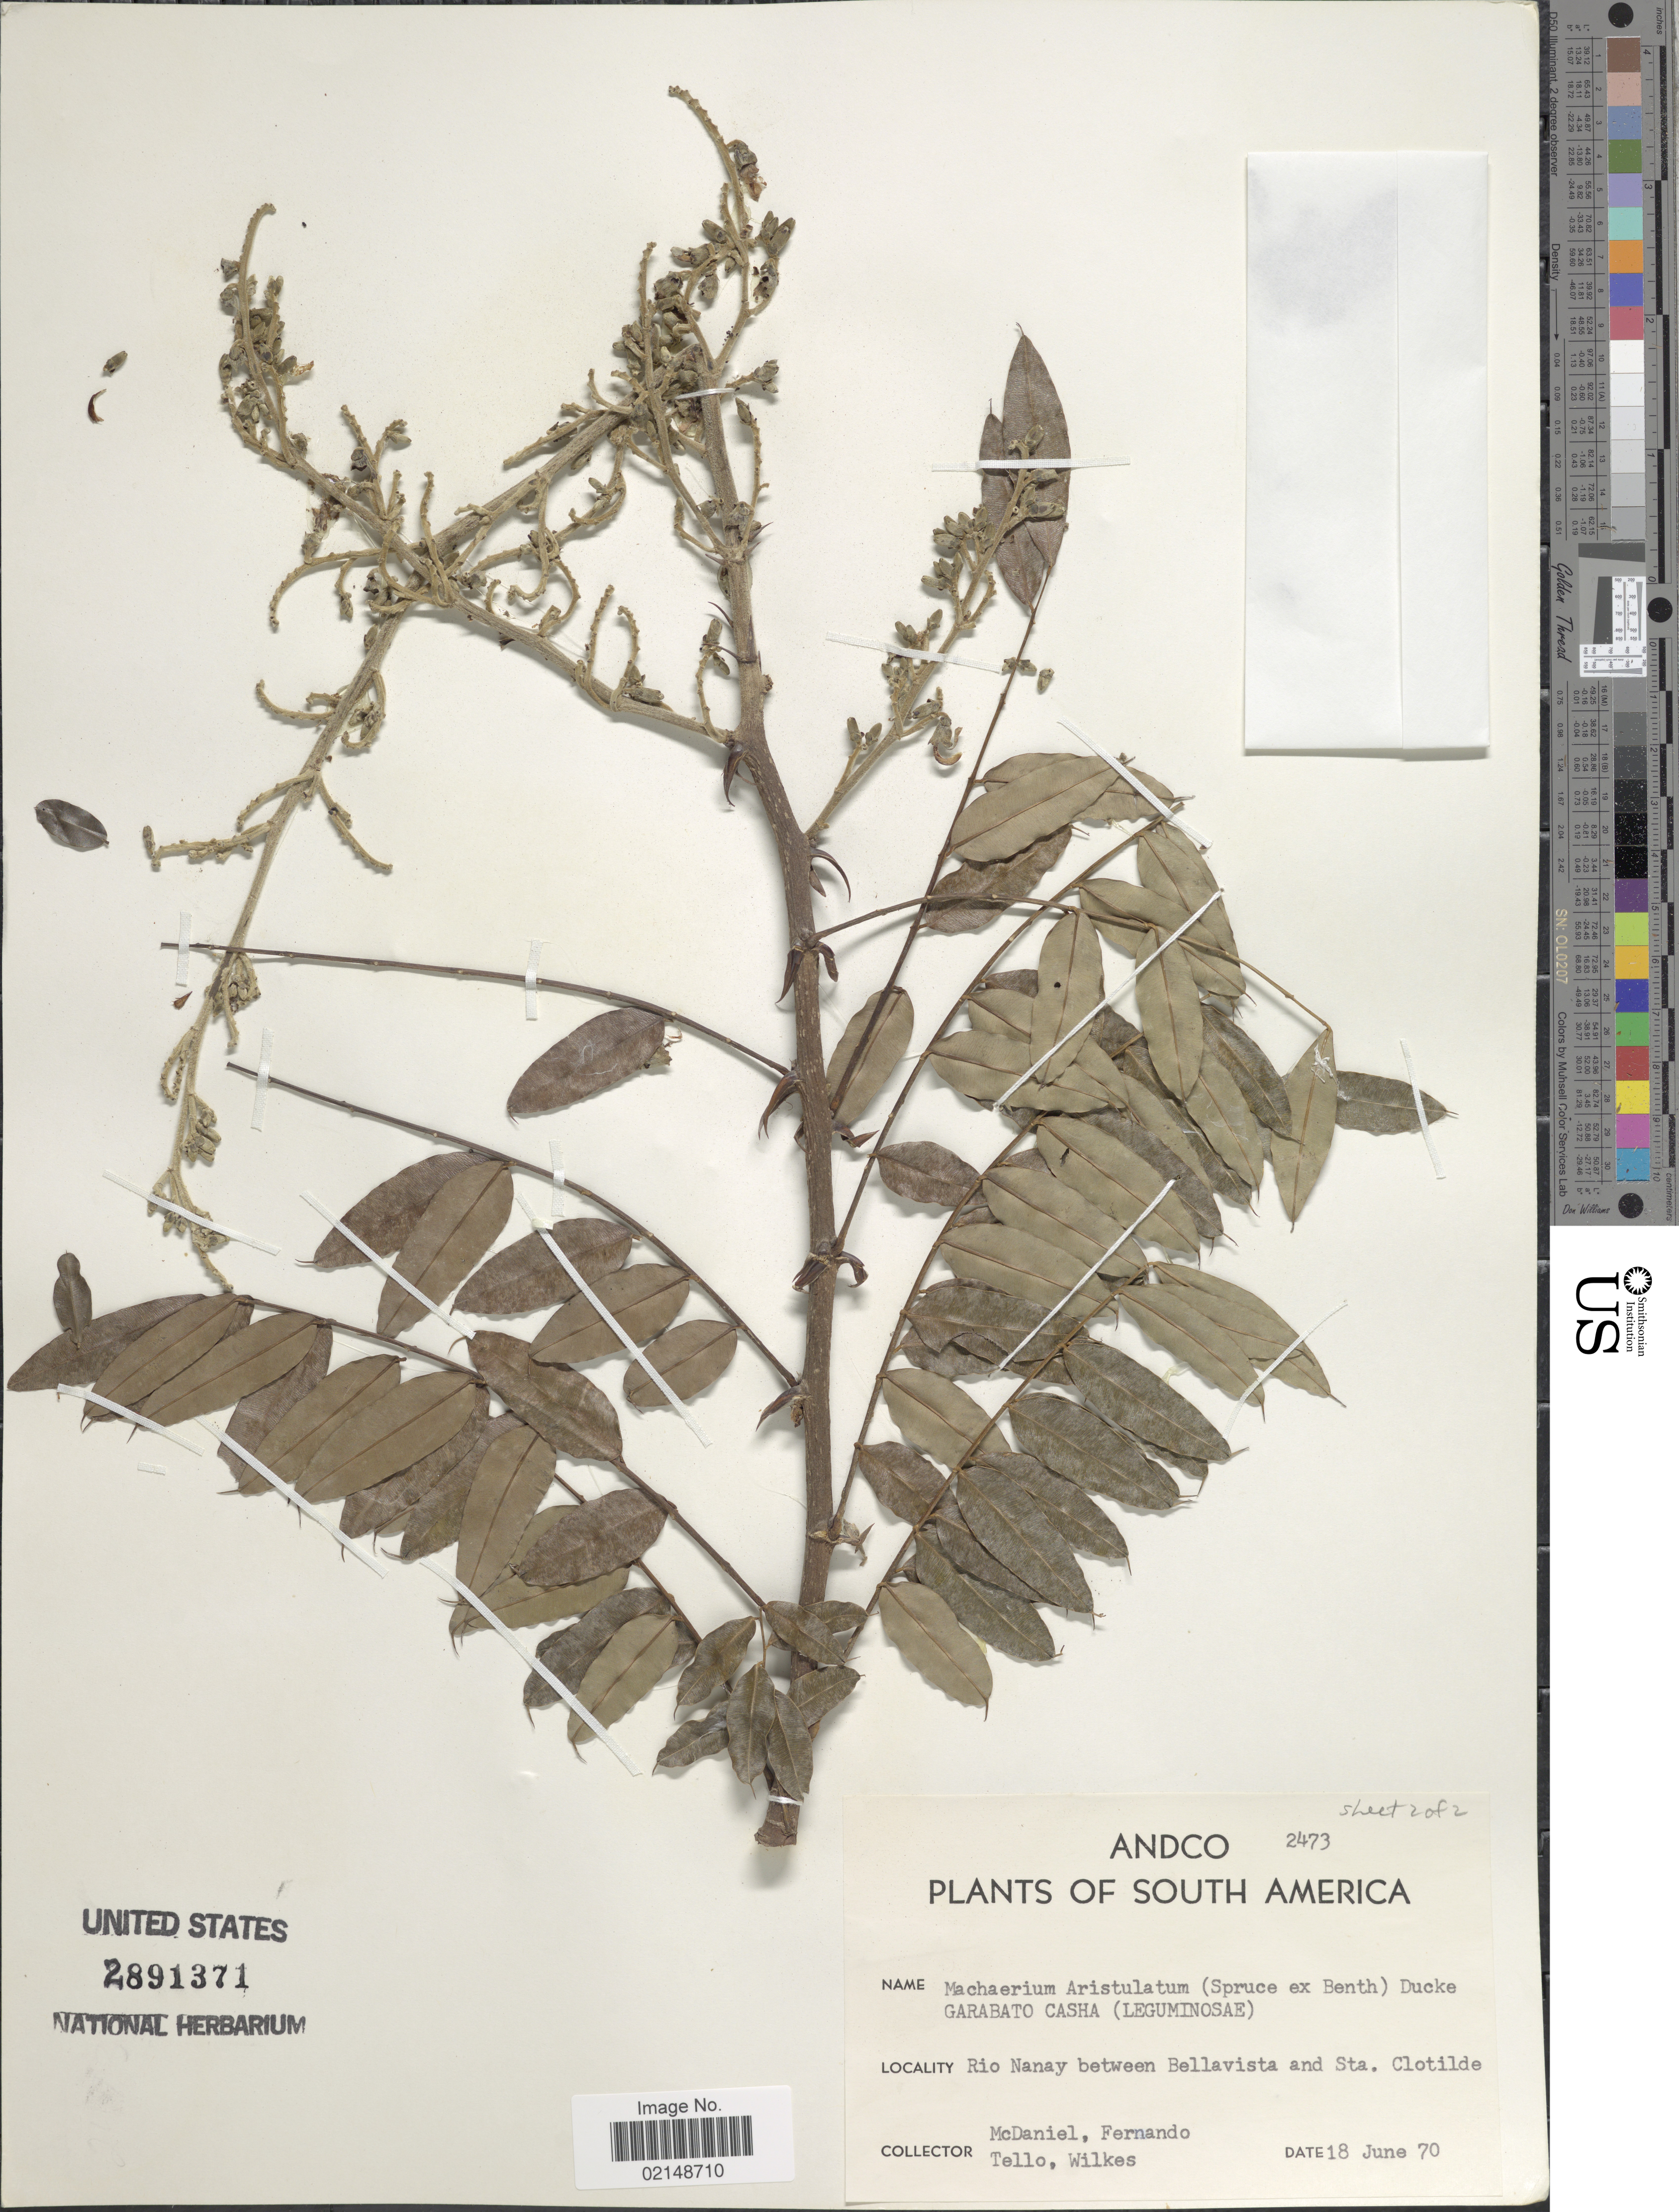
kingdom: Plantae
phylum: Tracheophyta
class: Magnoliopsida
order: Fabales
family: Fabaceae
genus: Machaerium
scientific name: Machaerium aristulatum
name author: (Spruce ex Benth.) Duckee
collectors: -- McDaniel, -- Fernando, -. Tello & Wilkes Explor. Exped.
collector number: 2473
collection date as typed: Transcribed d/m/y: 18/6/70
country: Peru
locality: South America, Rio Nanay between Bellavista and Sta. Clotilde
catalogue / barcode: US 2891371